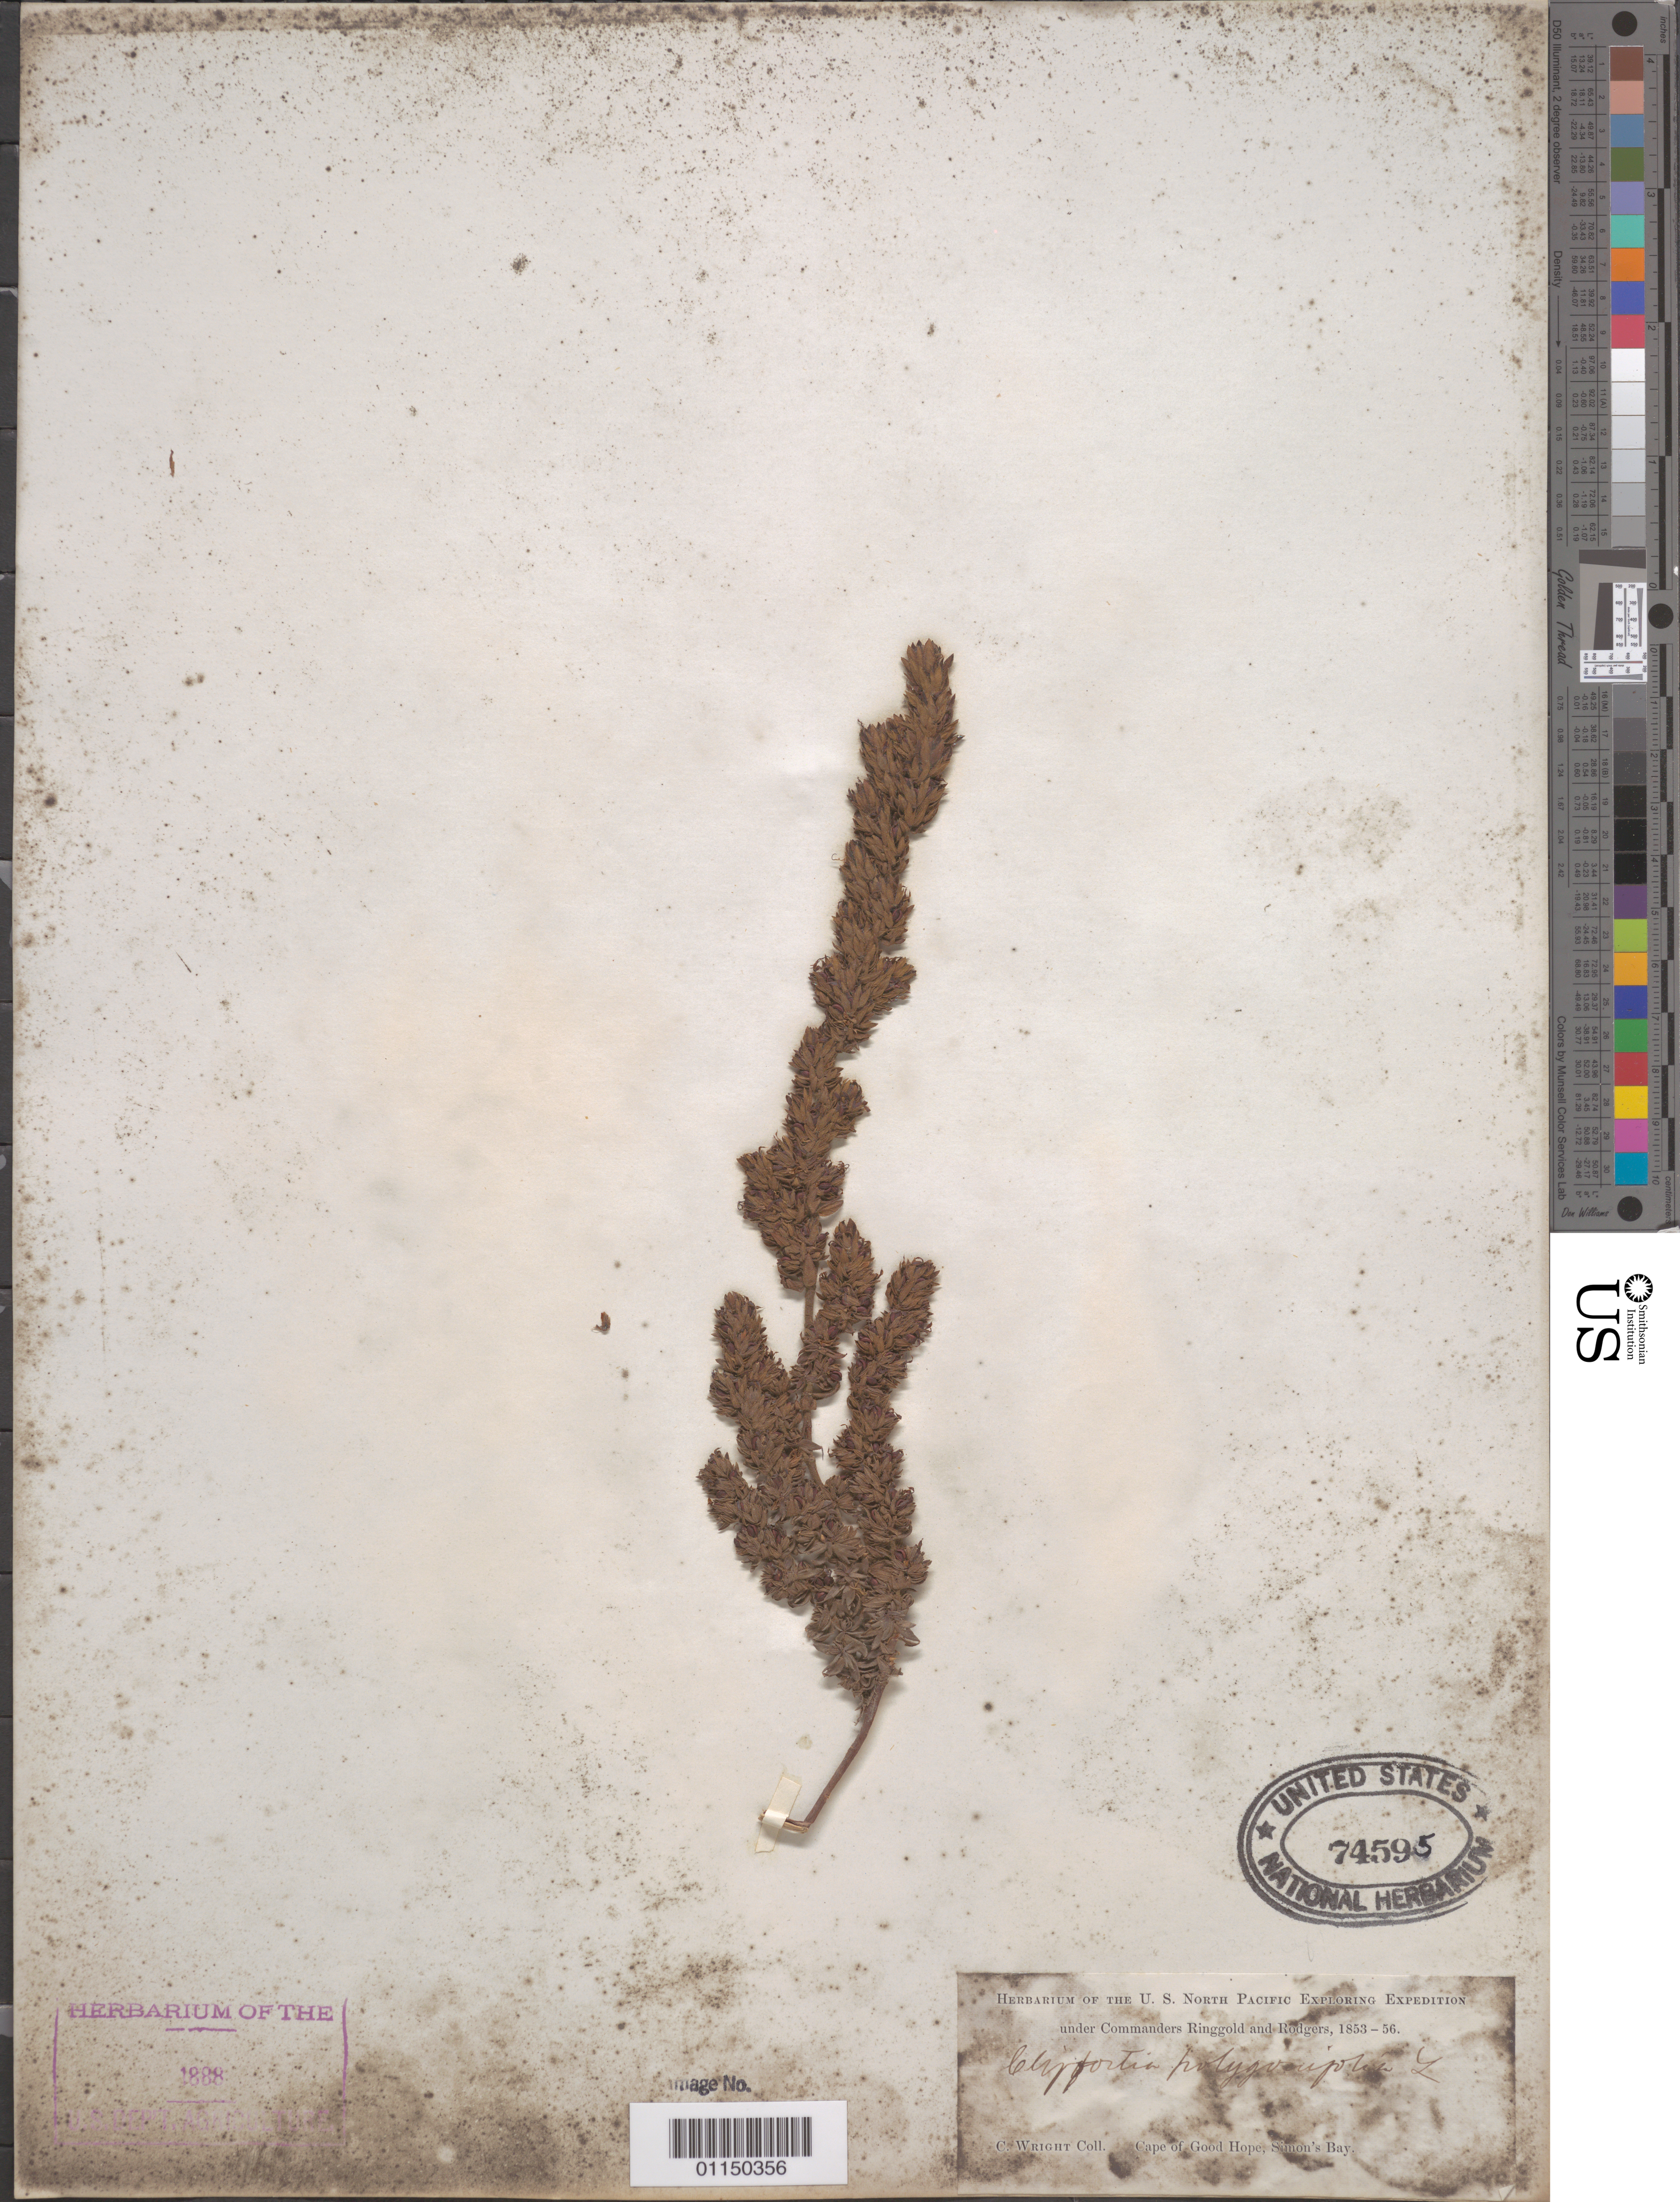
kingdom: Plantae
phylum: Tracheophyta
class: Magnoliopsida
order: Rosales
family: Rosaceae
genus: Cliffortia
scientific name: Cliffortia polygonifolia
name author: L.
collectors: C. Wright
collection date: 1853/1856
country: South Africa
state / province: Western Cape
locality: Cape of Good Hope, Simon's Bay.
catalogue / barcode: US 74595